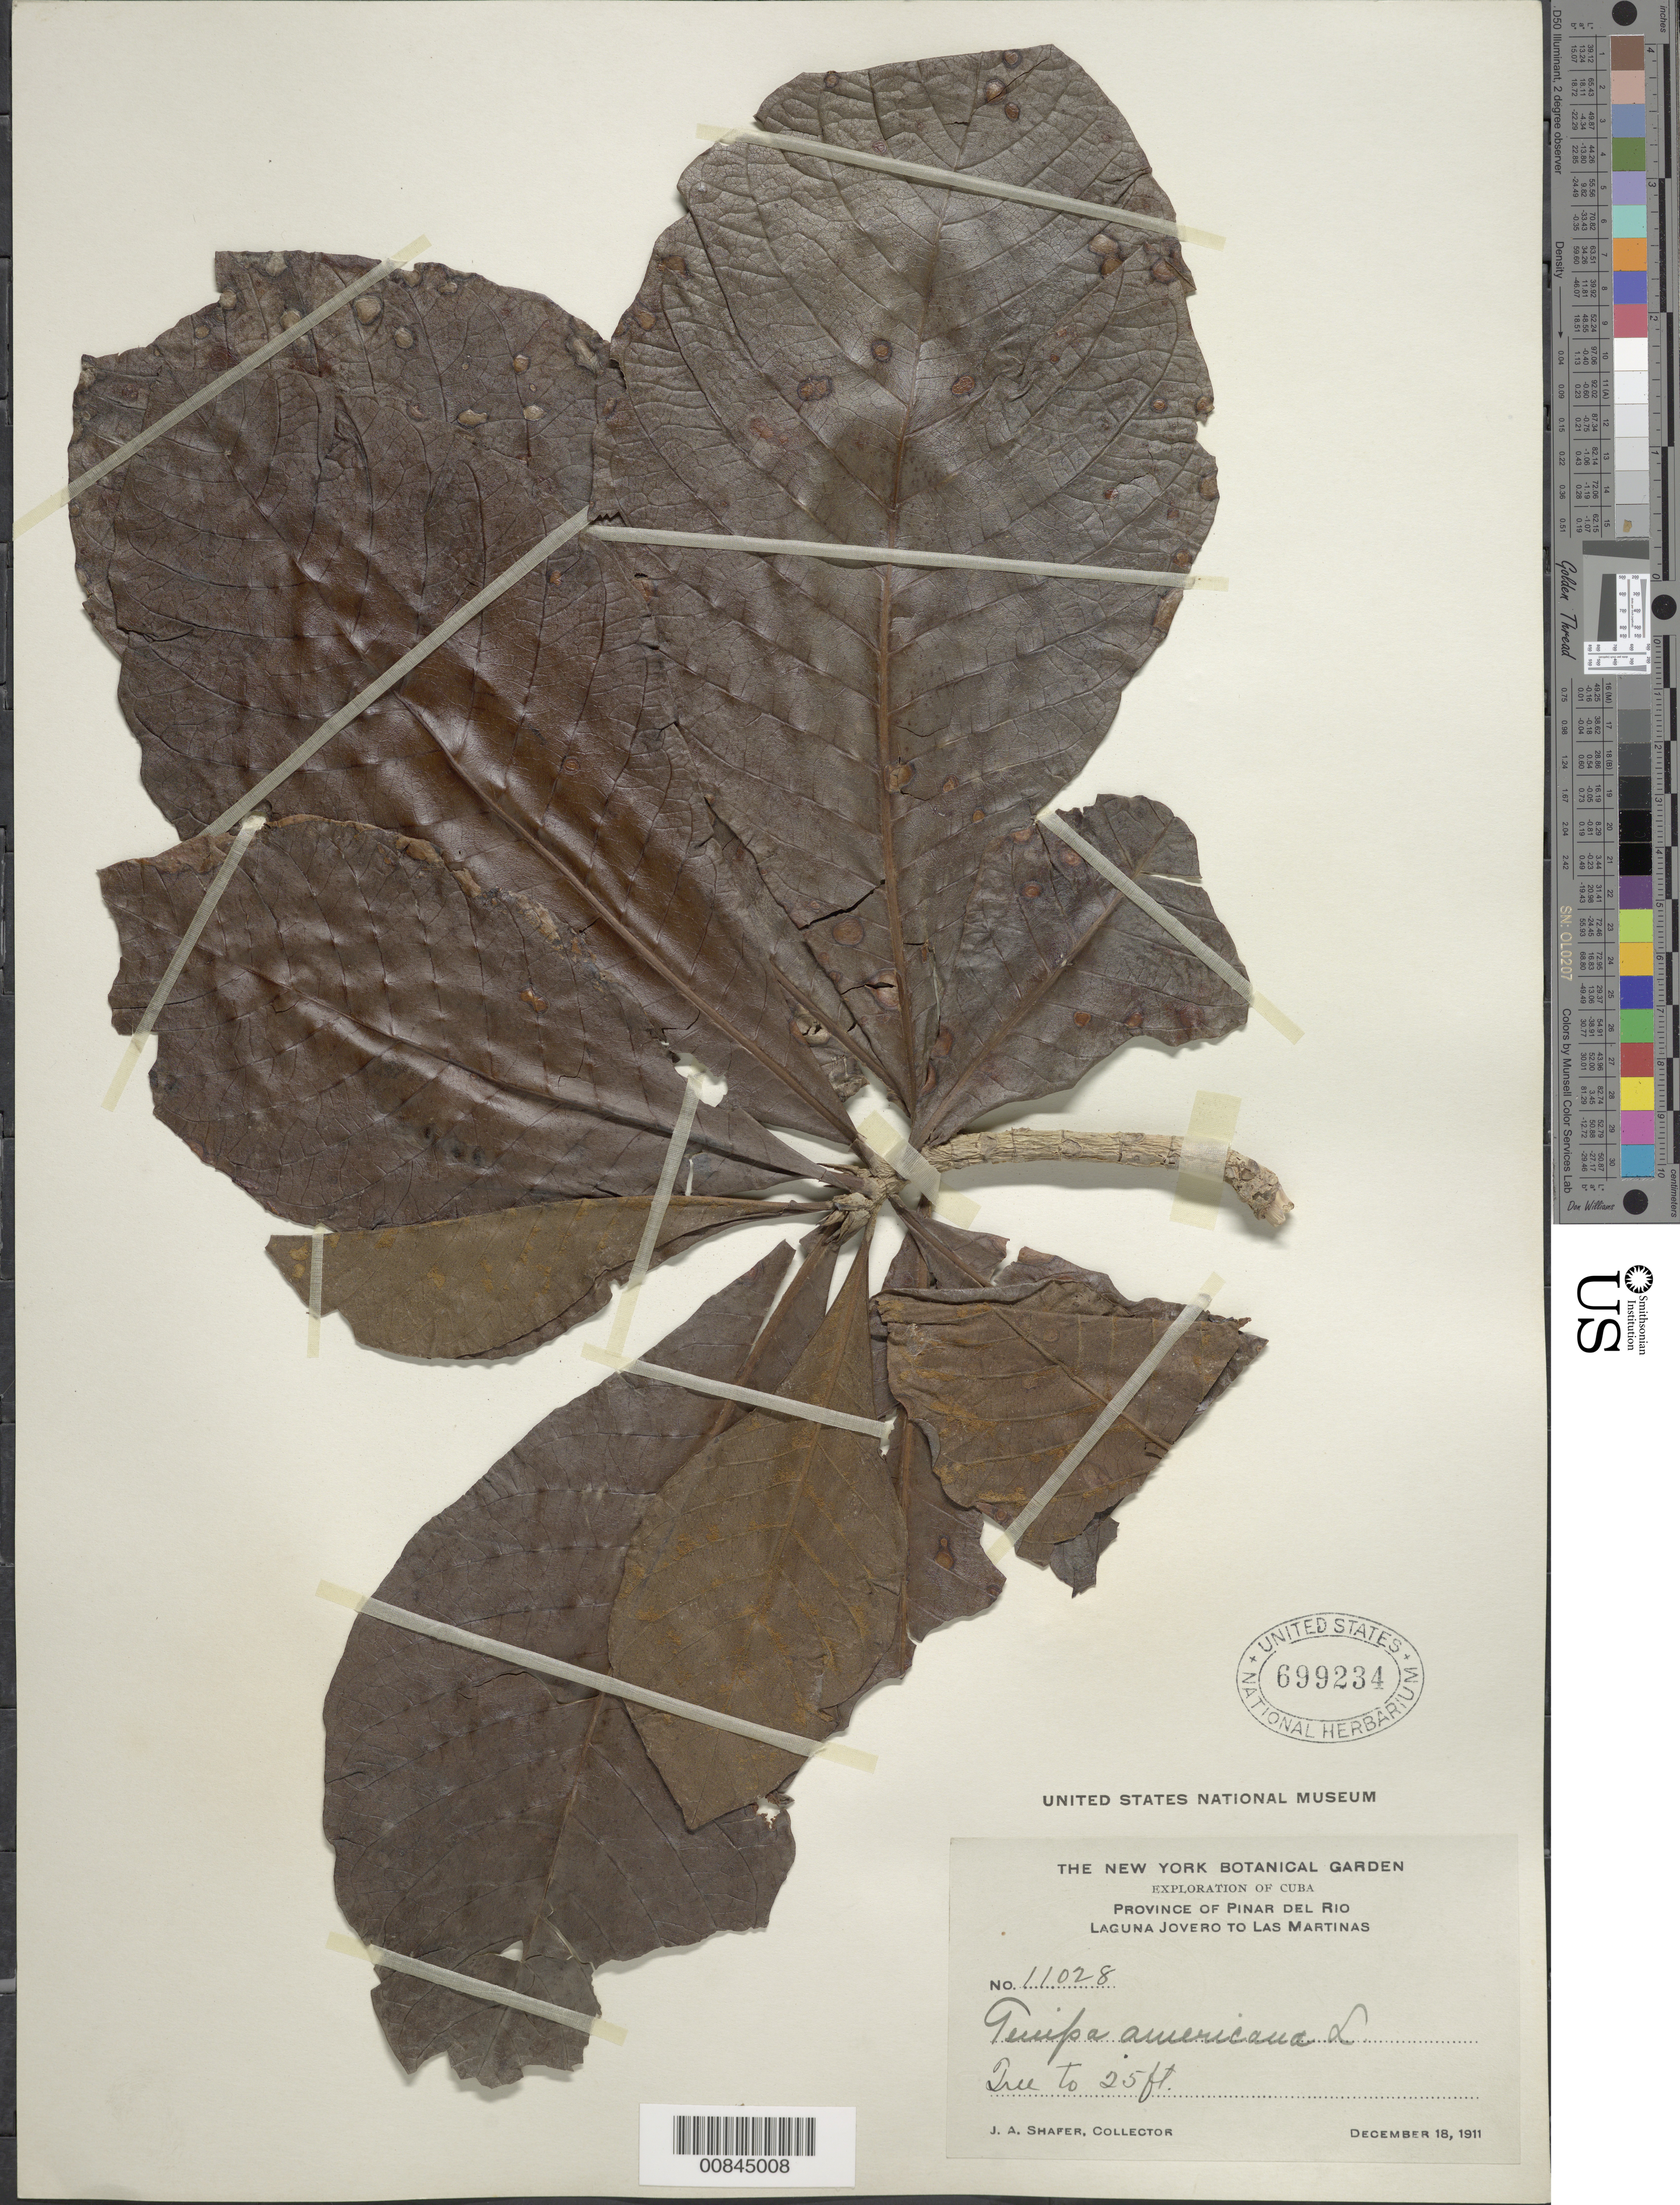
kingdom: Plantae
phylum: Tracheophyta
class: Magnoliopsida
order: Gentianales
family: Rubiaceae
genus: Genipa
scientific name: Genipa americana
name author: L.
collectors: J. A. Shafer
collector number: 11028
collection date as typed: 18 Dec 1911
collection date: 1911-12-18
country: Cuba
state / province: Pinar del Río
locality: Laguna Jovero to Las Martinas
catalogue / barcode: US 699234